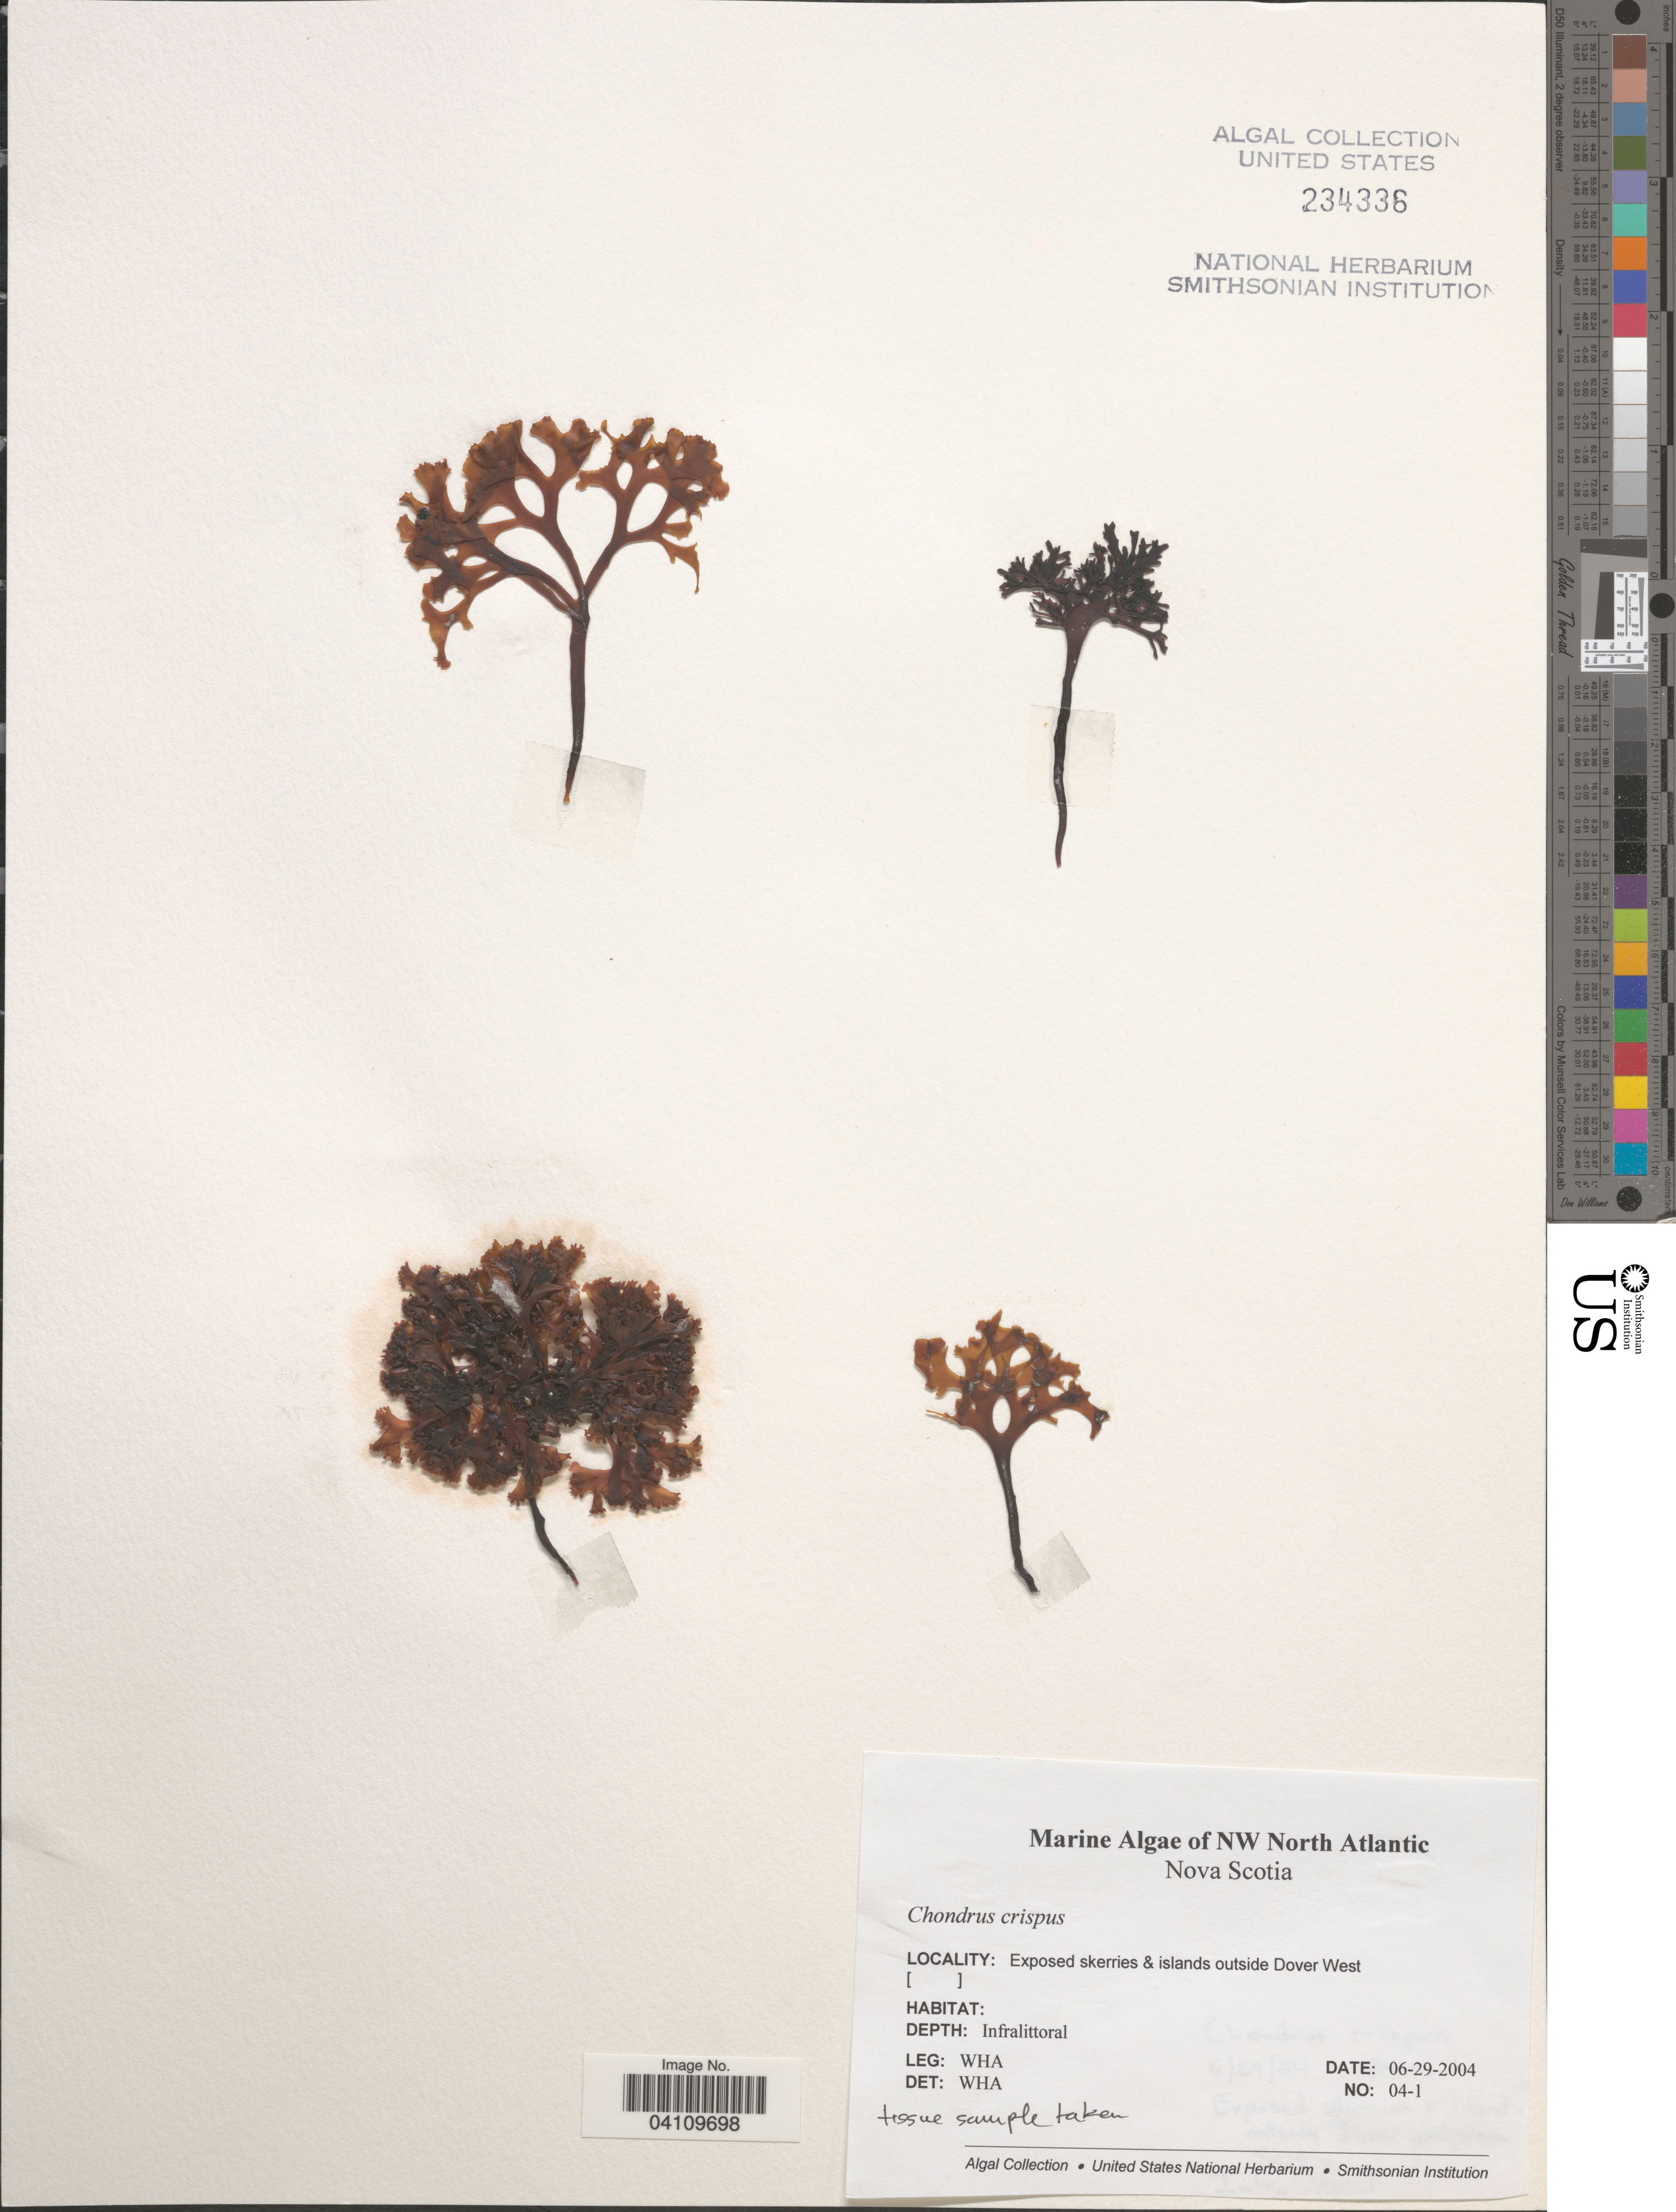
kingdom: Plantae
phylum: Rhodophyta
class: Florideophyceae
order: Gigartinales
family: Gigartinaceae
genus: Chondrus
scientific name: Chondrus crispus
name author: Stackh.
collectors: W. H. Adey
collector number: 04-1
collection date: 2004-06-29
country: Canada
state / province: Nova Scotia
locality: NW North Atlantic. Exposed skerries & islands outside Dover West.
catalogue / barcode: US 234336